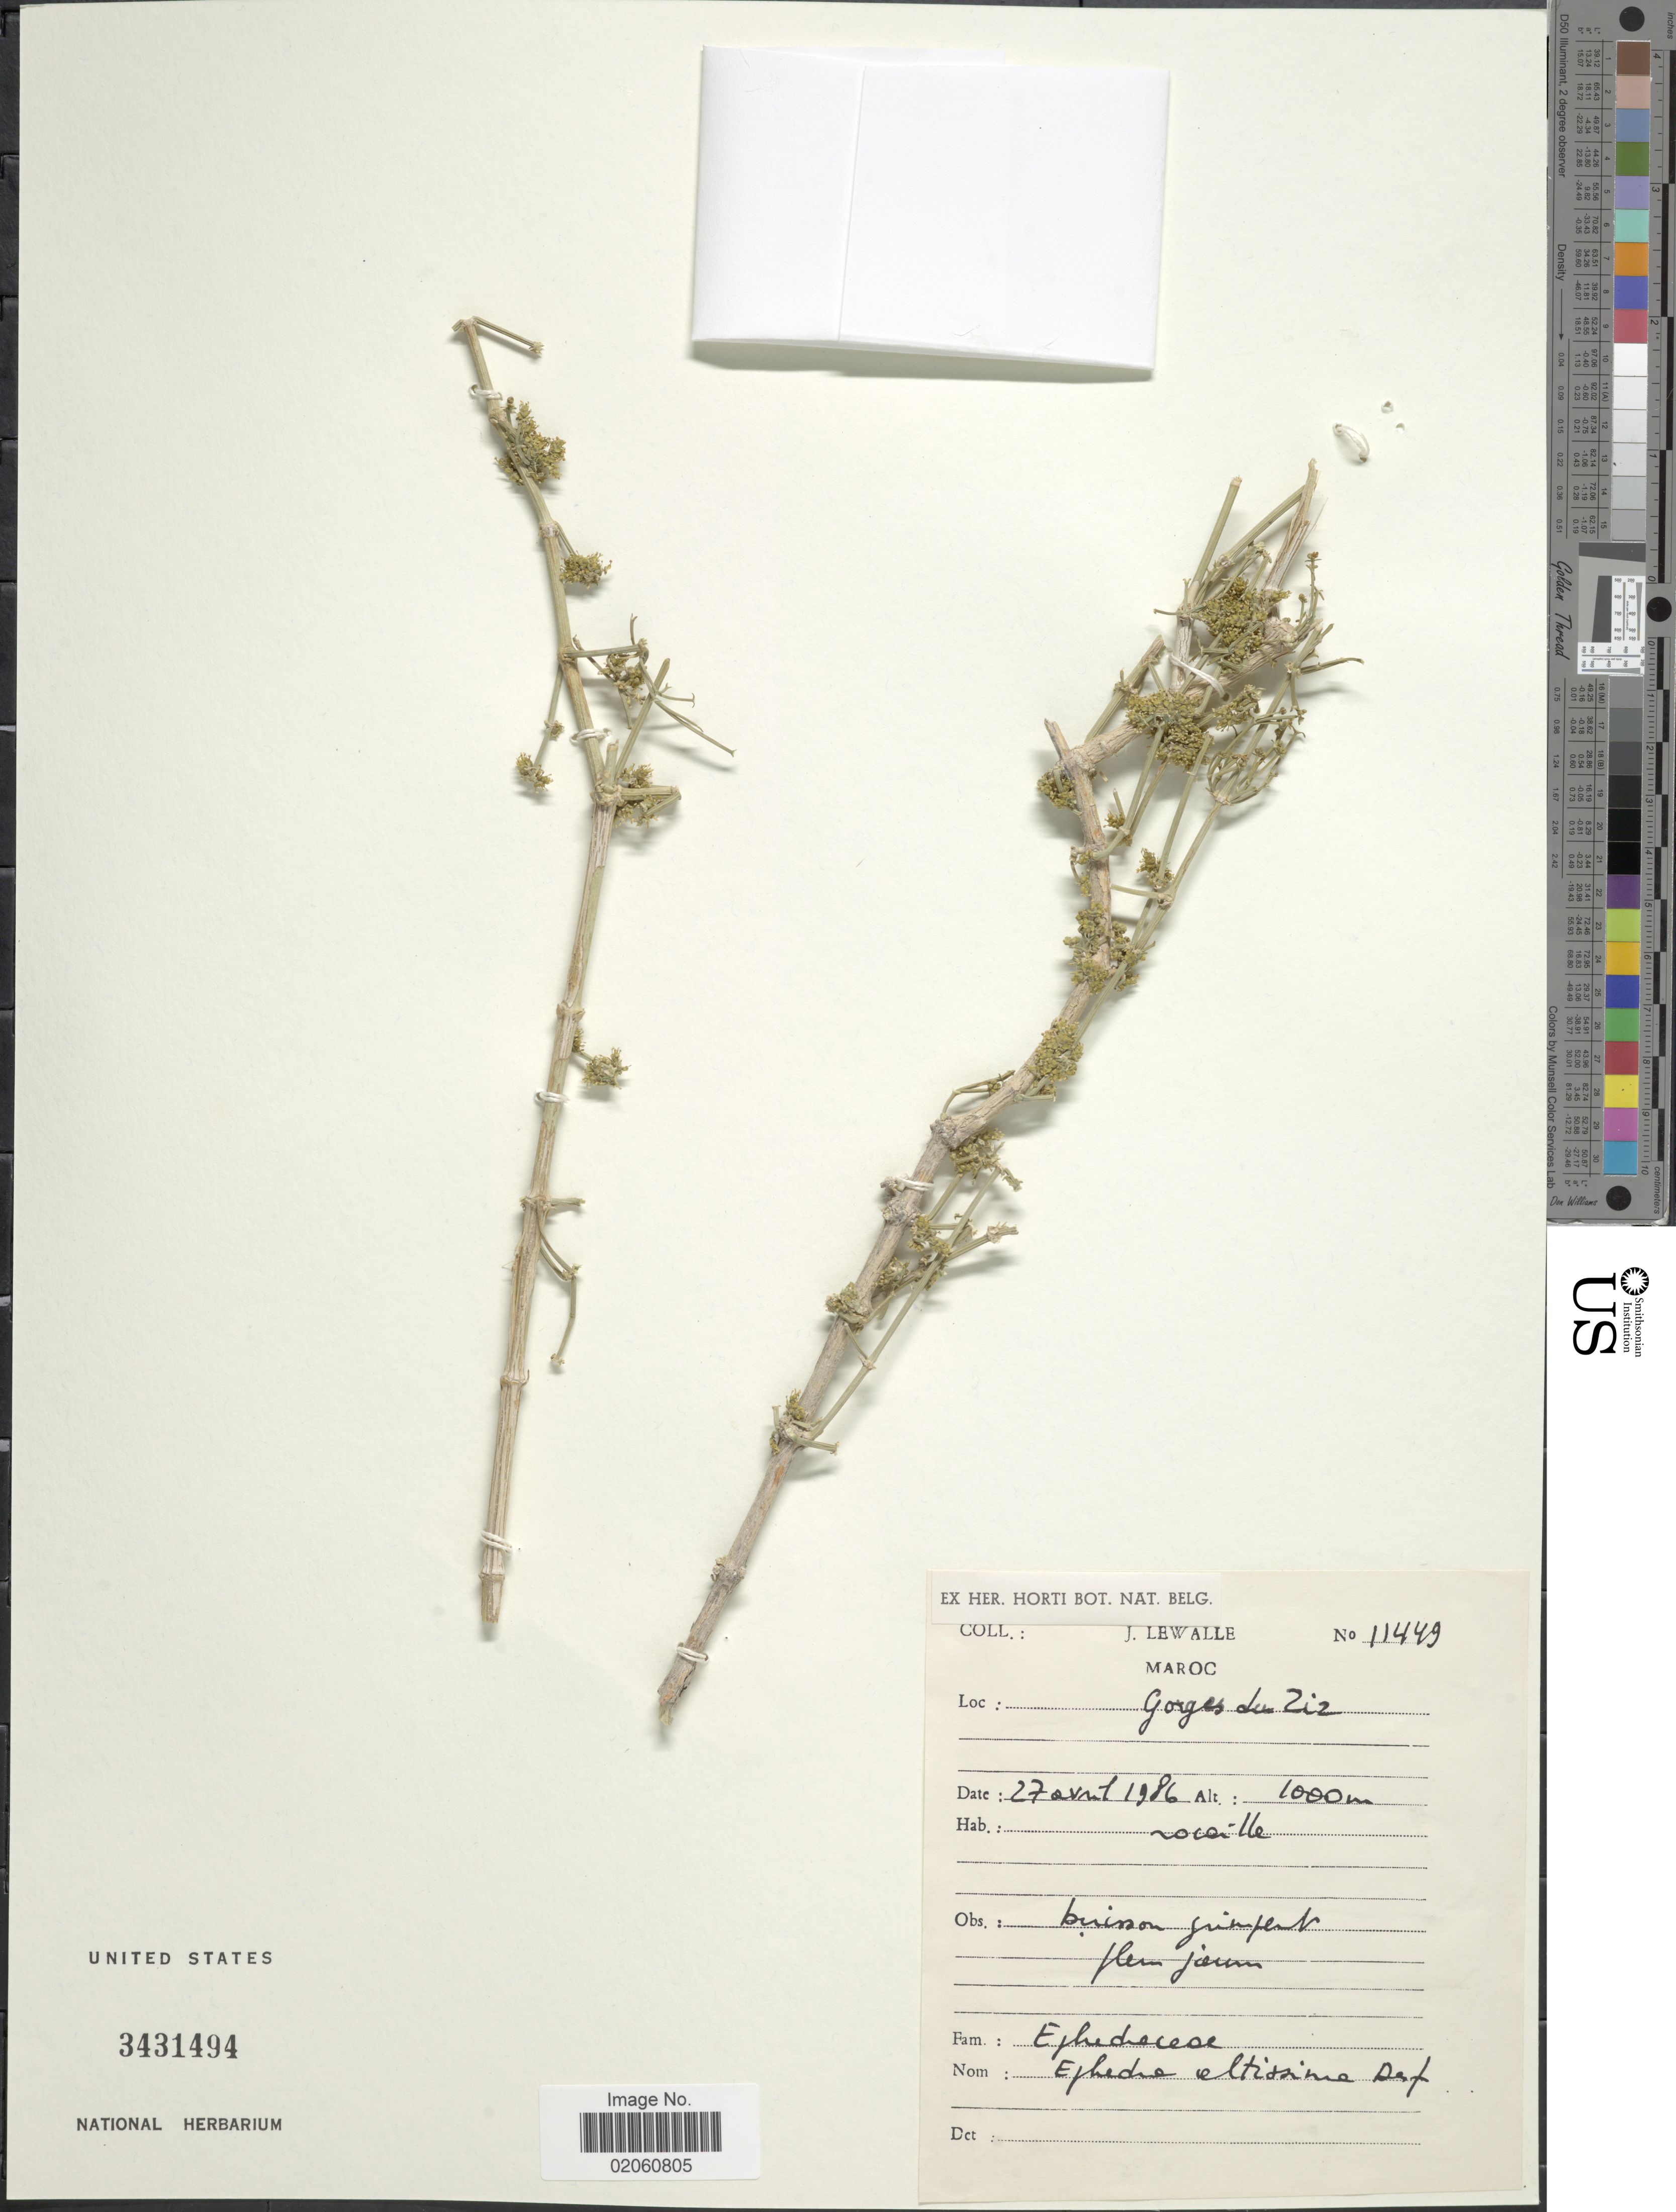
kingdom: Plantae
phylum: Tracheophyta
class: Gnetopsida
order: Ephedrales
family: Ephedraceae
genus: Ephedra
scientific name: Ephedra altissima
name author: Desf.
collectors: J. Lewalle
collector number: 11449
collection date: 1986-08-27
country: Morocco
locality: Gorges du Zizi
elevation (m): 1000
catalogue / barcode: US 3431494